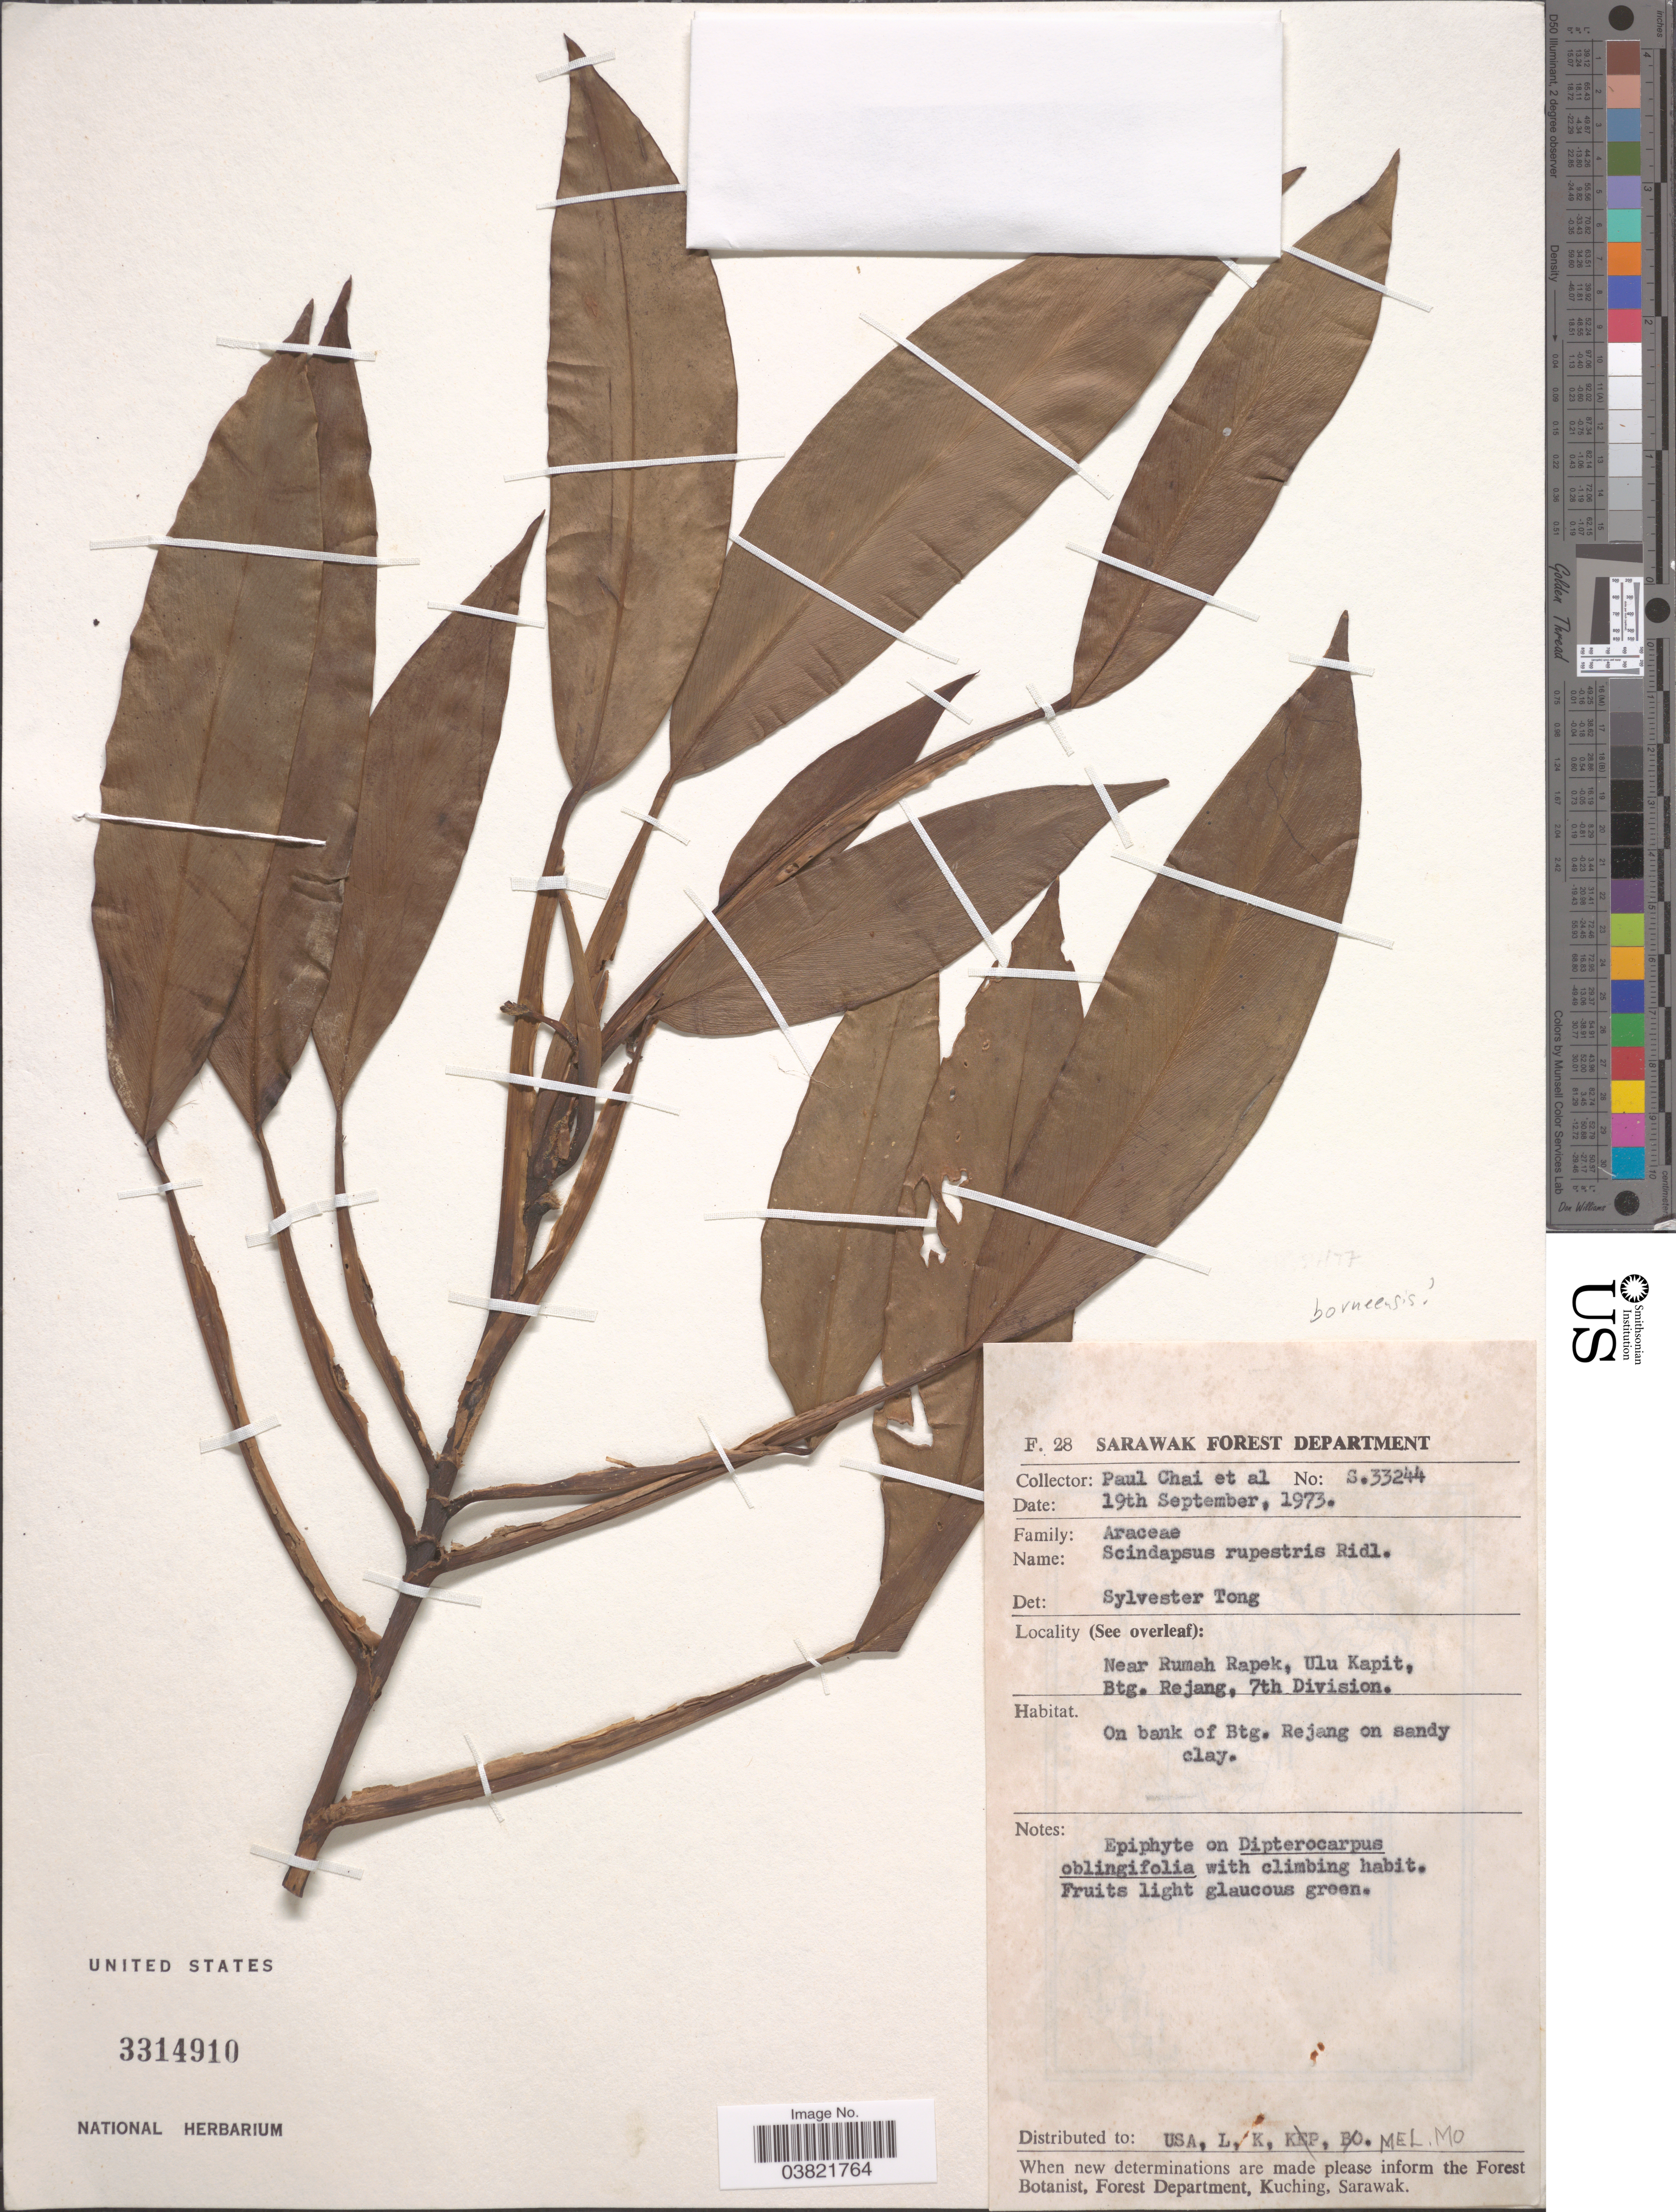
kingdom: Plantae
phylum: Tracheophyta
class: Liliopsida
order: Alismatales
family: Araceae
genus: Scindapsus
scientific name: Scindapsus rupestris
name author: Ridl.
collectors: P. Chai & et al.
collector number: S33244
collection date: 1973-09-19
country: Malaysia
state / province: Sarawak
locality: Near Rumah Rapek, Ulu Kapit, Btg. Rejang, 7th Division. On bank of Btg. Rejang on sandy clay.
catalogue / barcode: US 3314910